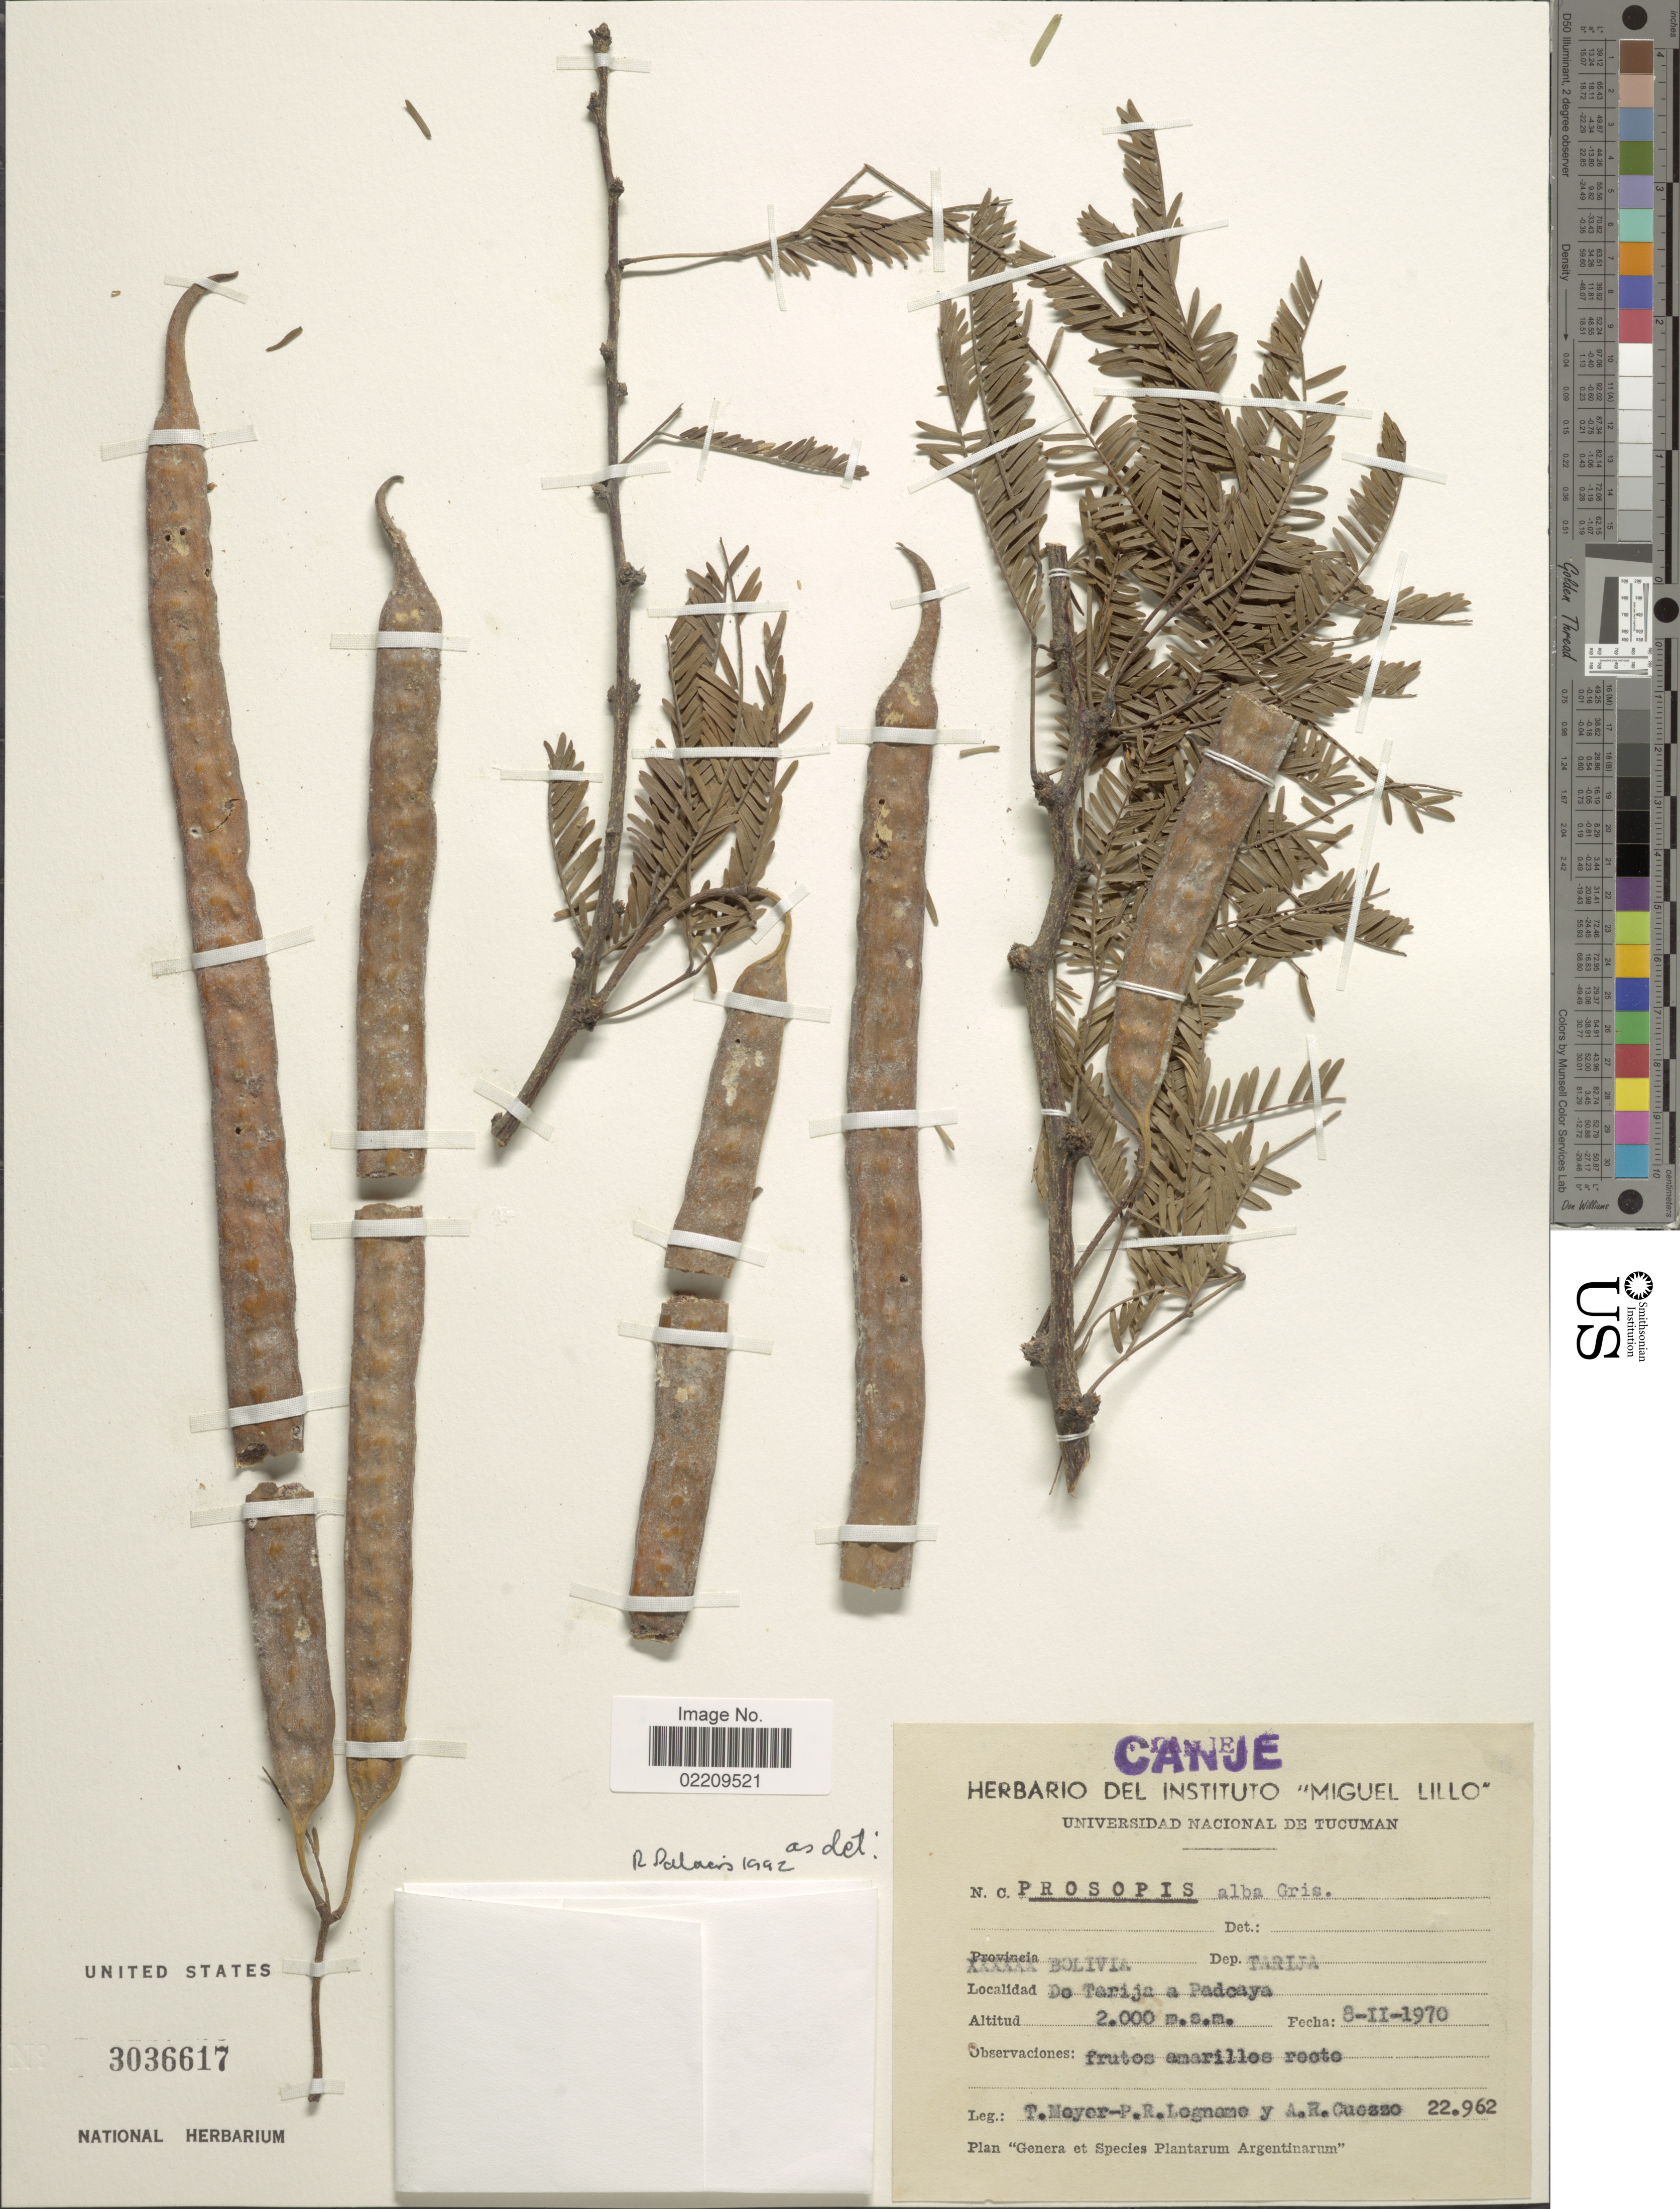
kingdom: Plantae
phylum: Tracheophyta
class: Magnoliopsida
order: Fabales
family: Fabaceae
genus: Neltuma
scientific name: Neltuma alba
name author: (Griseb.) C. E. Hughes & G.P. Lewis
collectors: T. Meyer, P. R. Legname & A. Cuezzo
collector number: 22962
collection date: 1970-02-08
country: Bolivia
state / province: Tarija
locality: De Tarija a Padcaya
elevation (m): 2000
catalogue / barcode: US 3036617